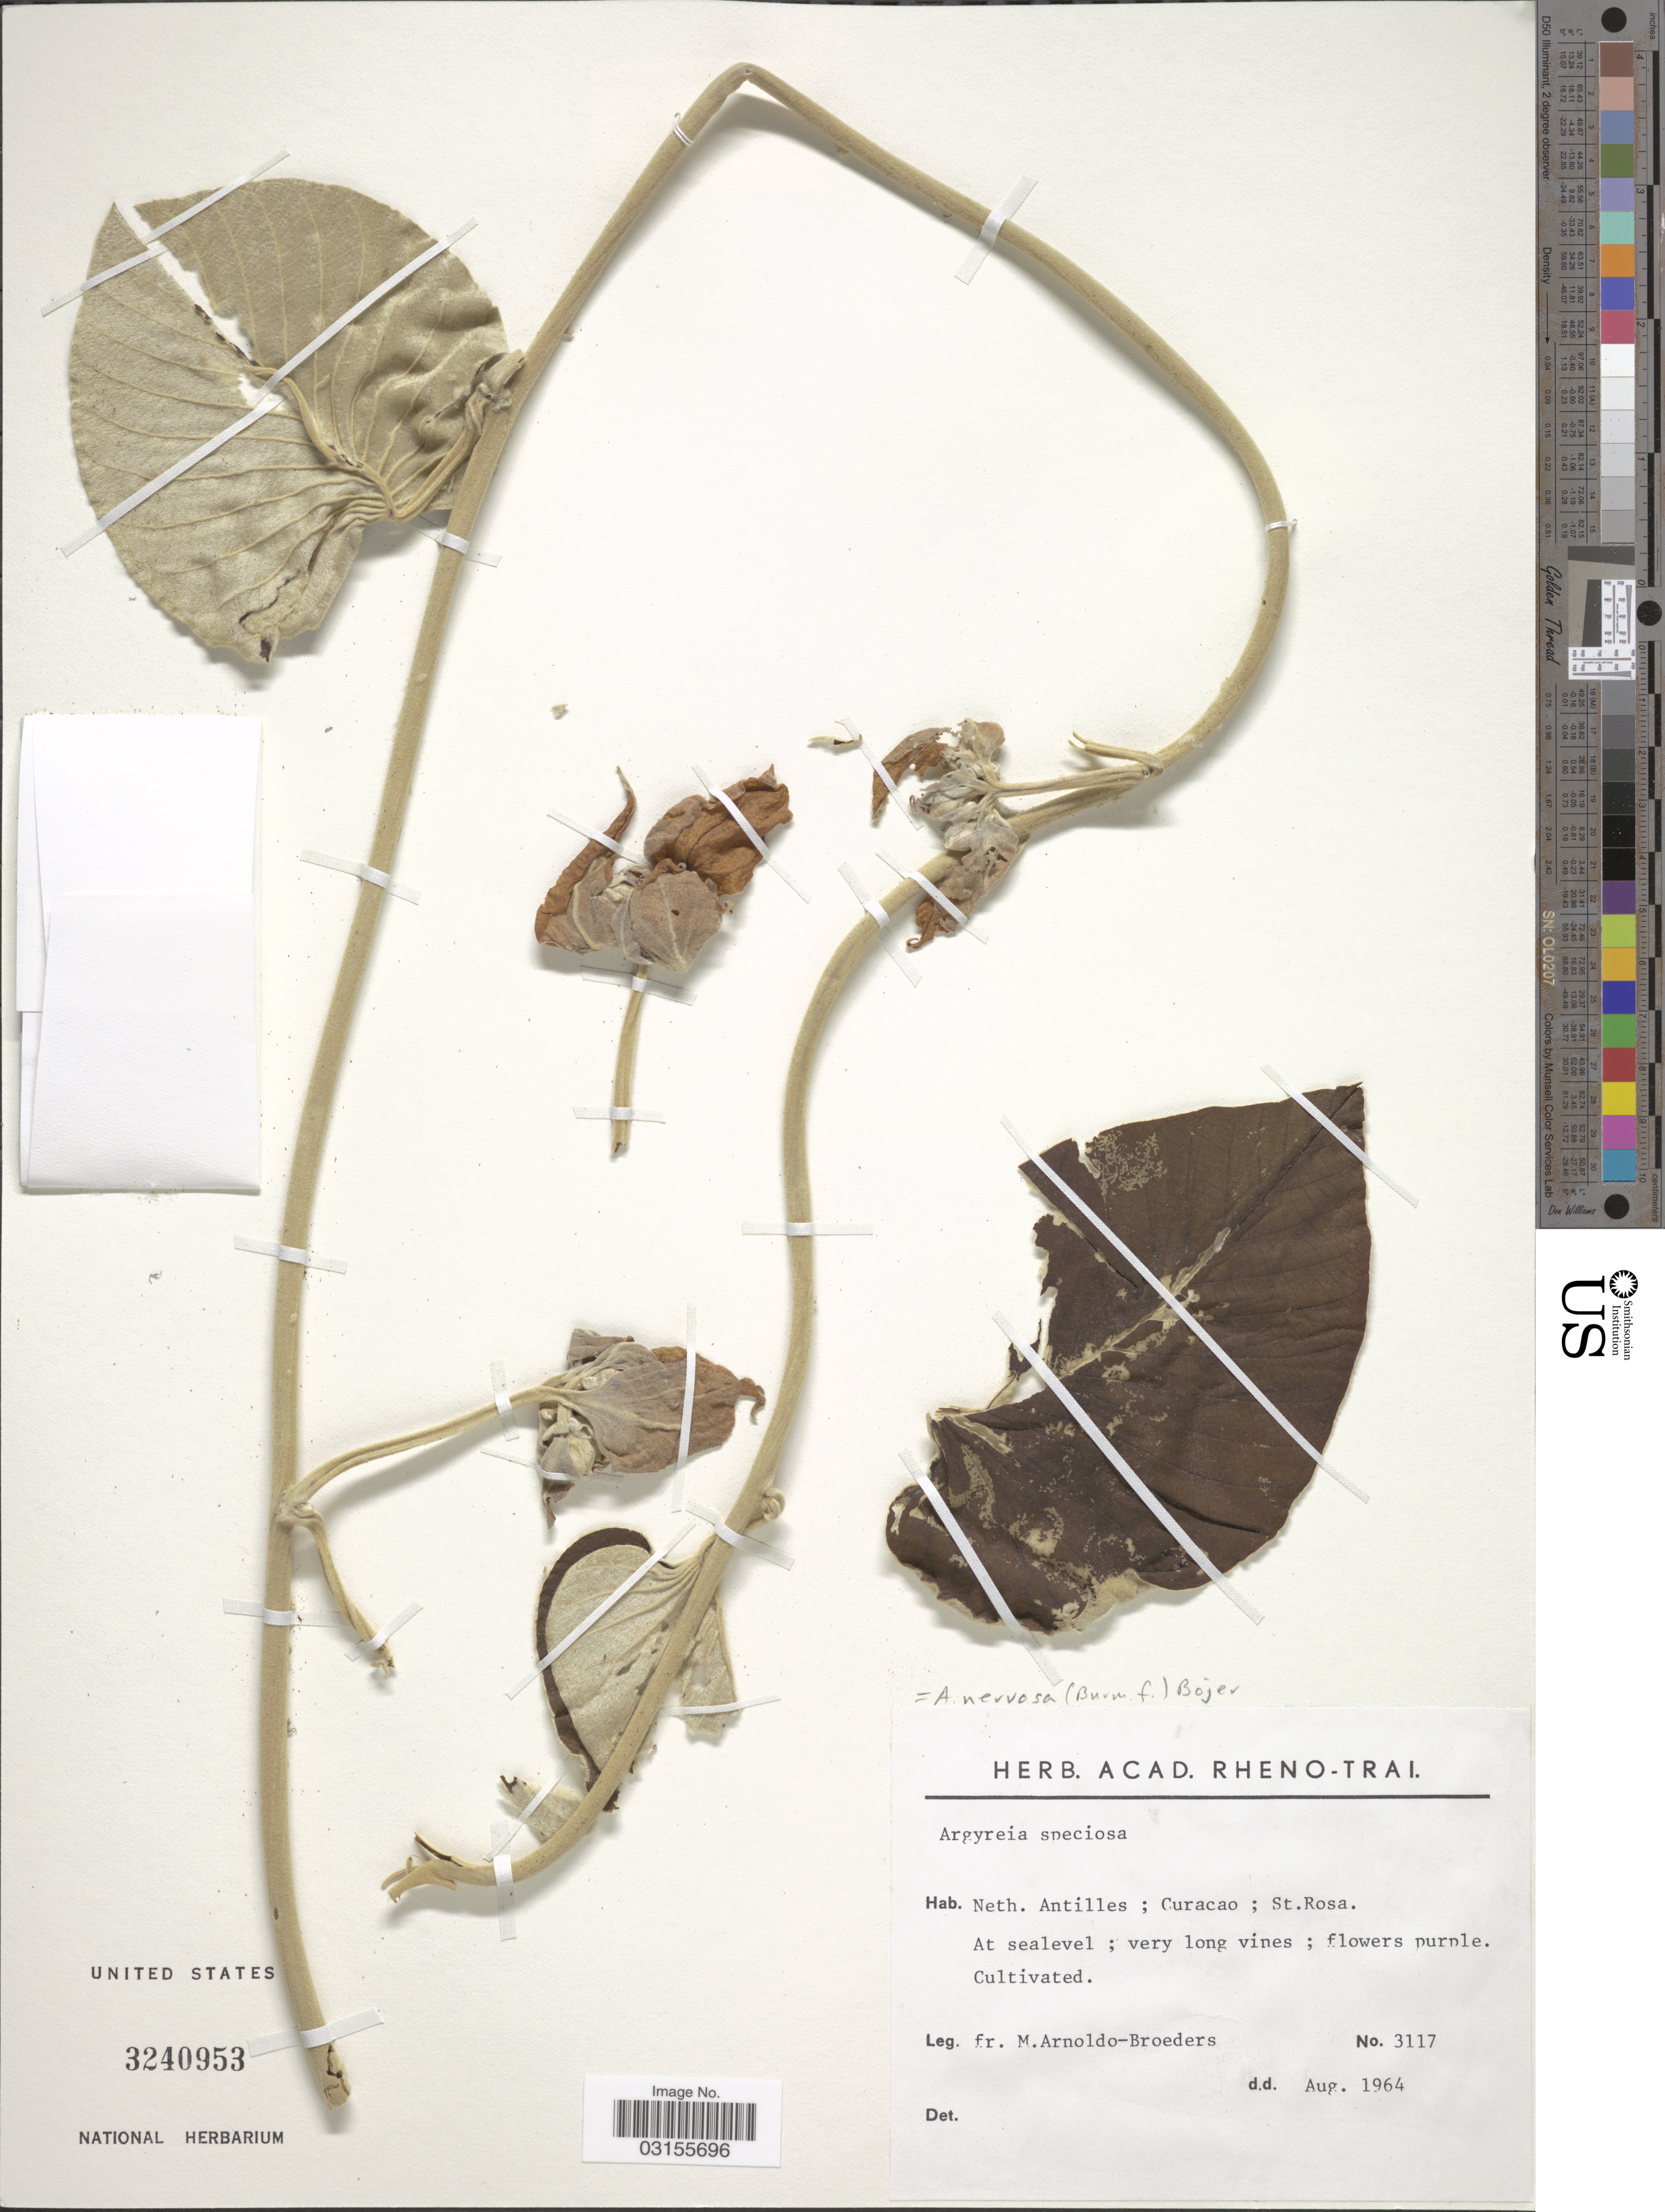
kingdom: Plantae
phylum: Tracheophyta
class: Magnoliopsida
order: Solanales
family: Convolvulaceae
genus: Argyreia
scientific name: Argyreia nervosa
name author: (Burm. f.) Bojer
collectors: N. Arnoldo-Broeders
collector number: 3117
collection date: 1964-08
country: Curaçao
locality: Neth. Antilles; St. Rosa.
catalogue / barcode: US 3240953